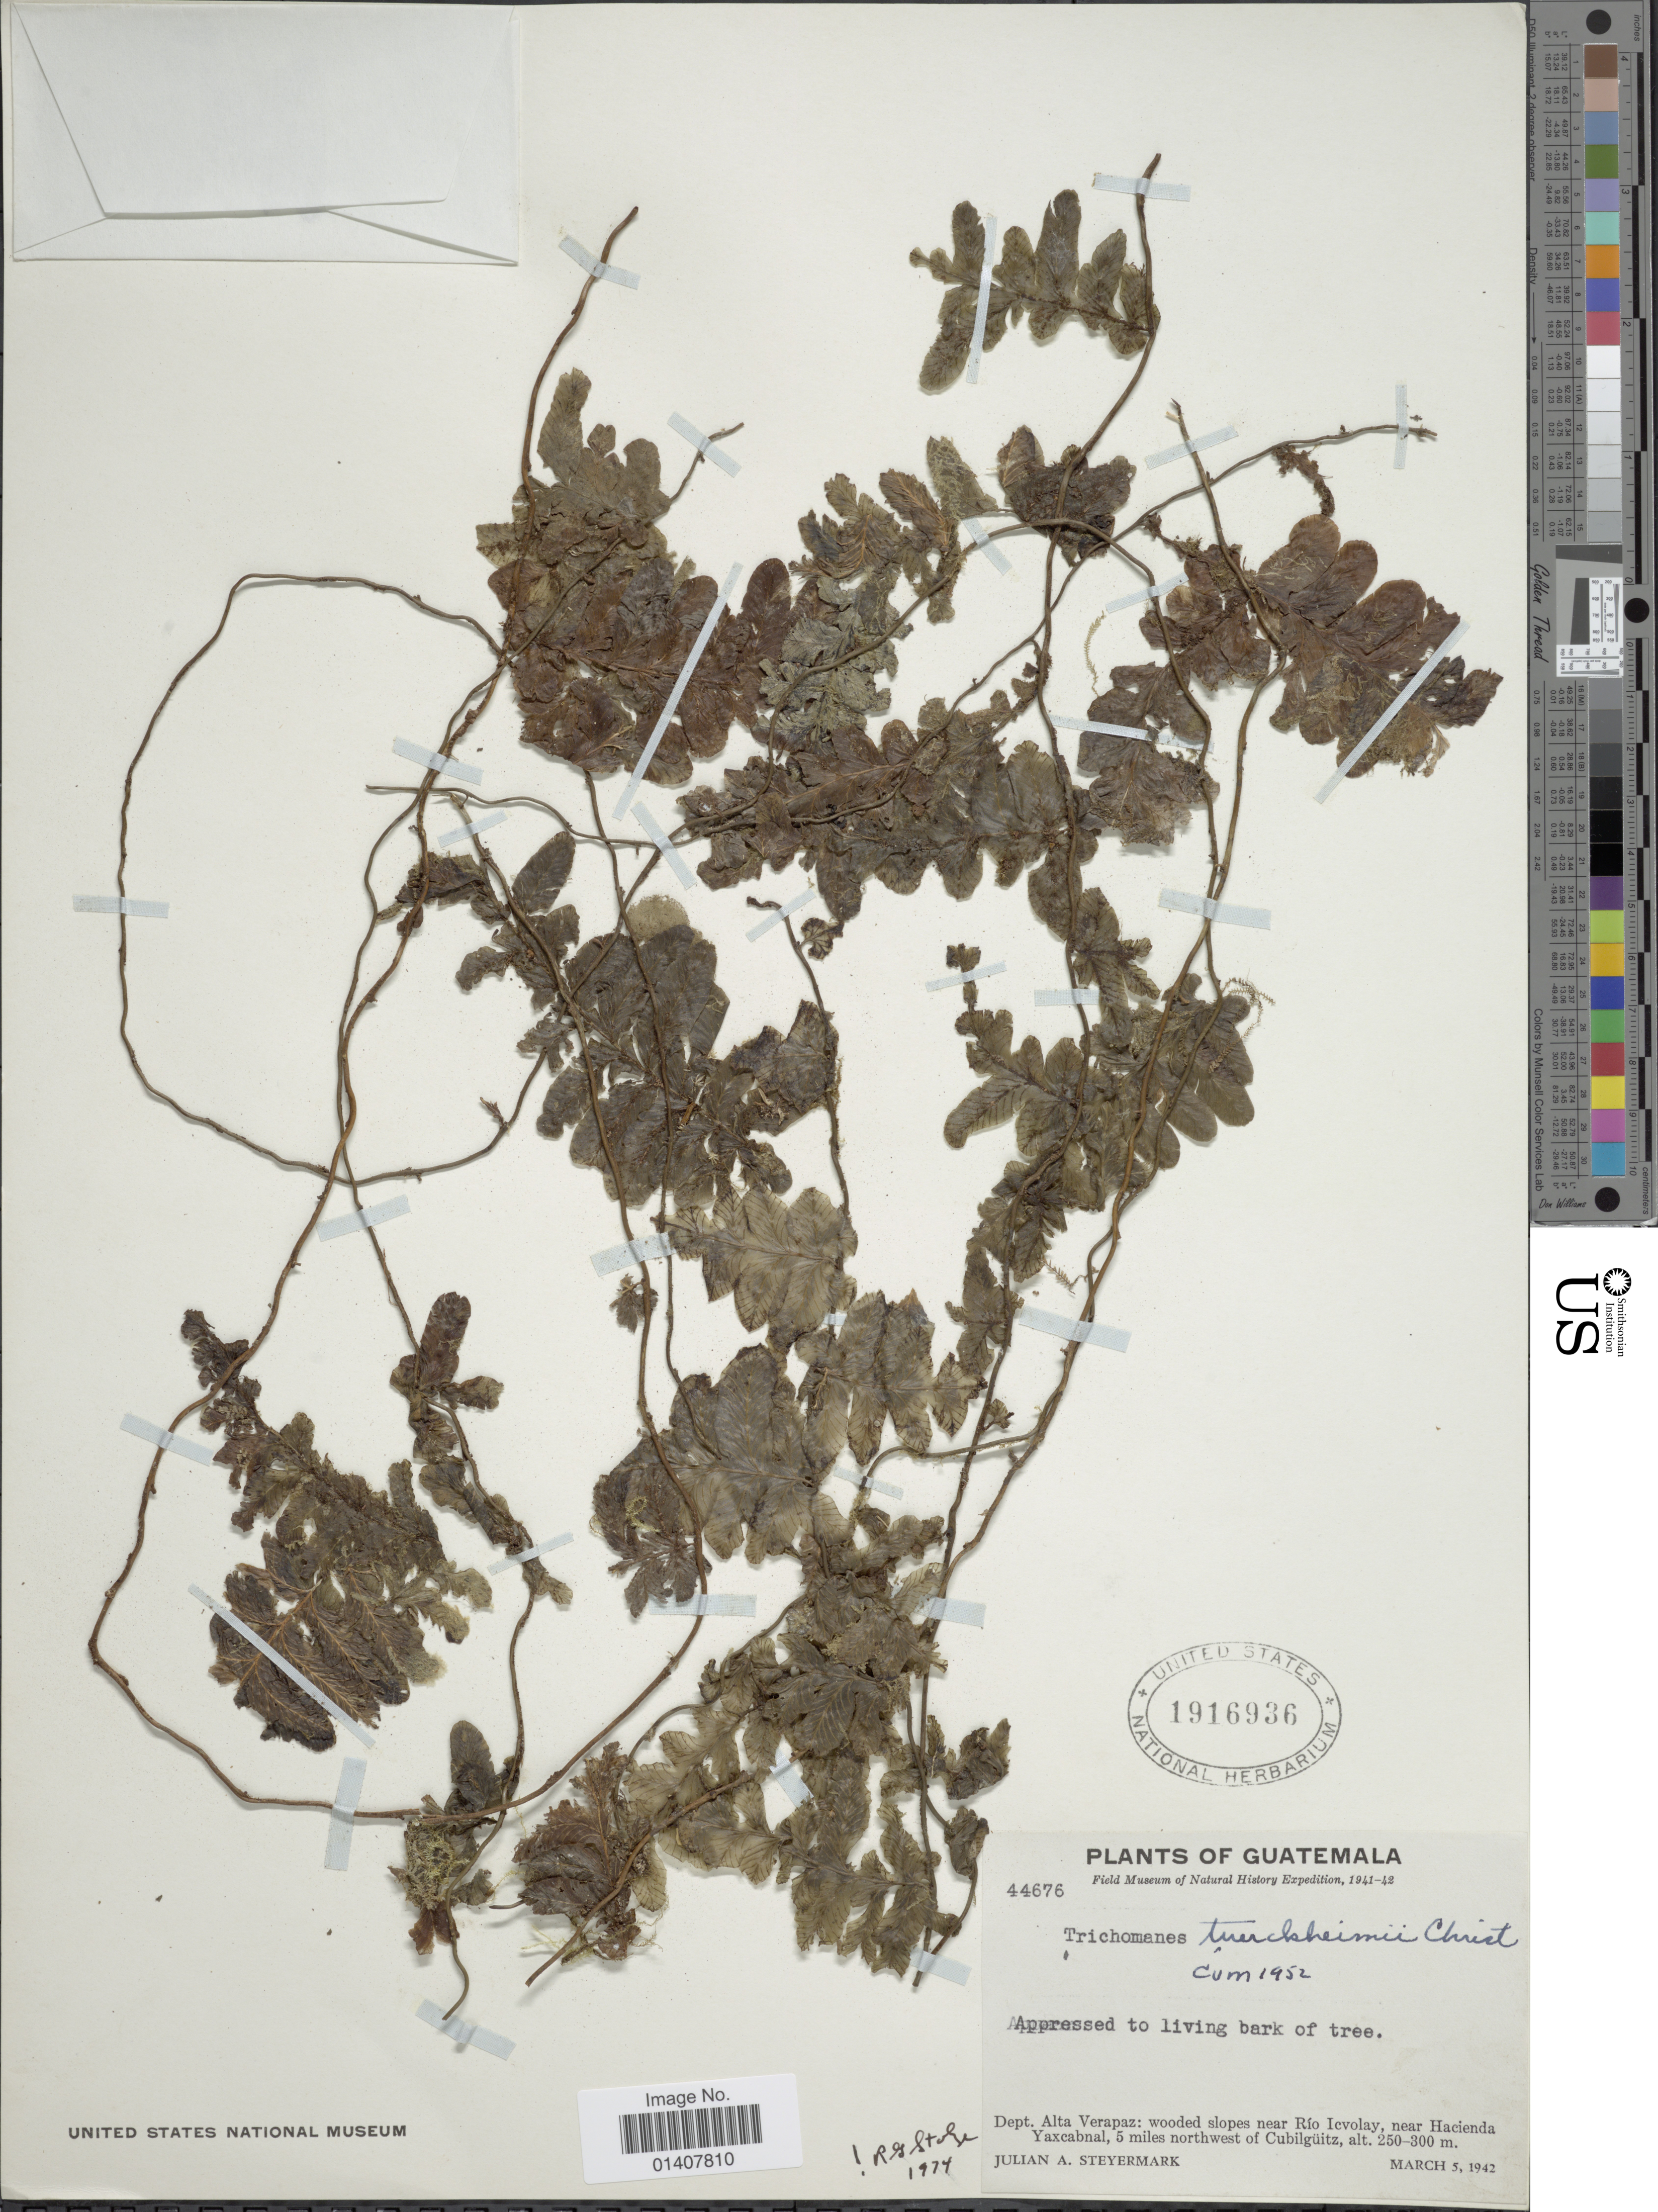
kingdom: Plantae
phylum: Tracheophyta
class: Polypodiopsida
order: Hymenophyllales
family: Hymenophyllaceae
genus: Trichomanes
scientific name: Trichomanes tuerckheimii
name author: Christ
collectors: J. Steyermark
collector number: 44676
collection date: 1942-03-05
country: Guatemala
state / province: Alta Verapaz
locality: Dept. Alta Verapaz: wooded slopes near Rio Icvolay, near Hacienda Yaxcabnal, 5miles northwest of Cubilguitz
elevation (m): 250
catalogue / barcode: US 1916936